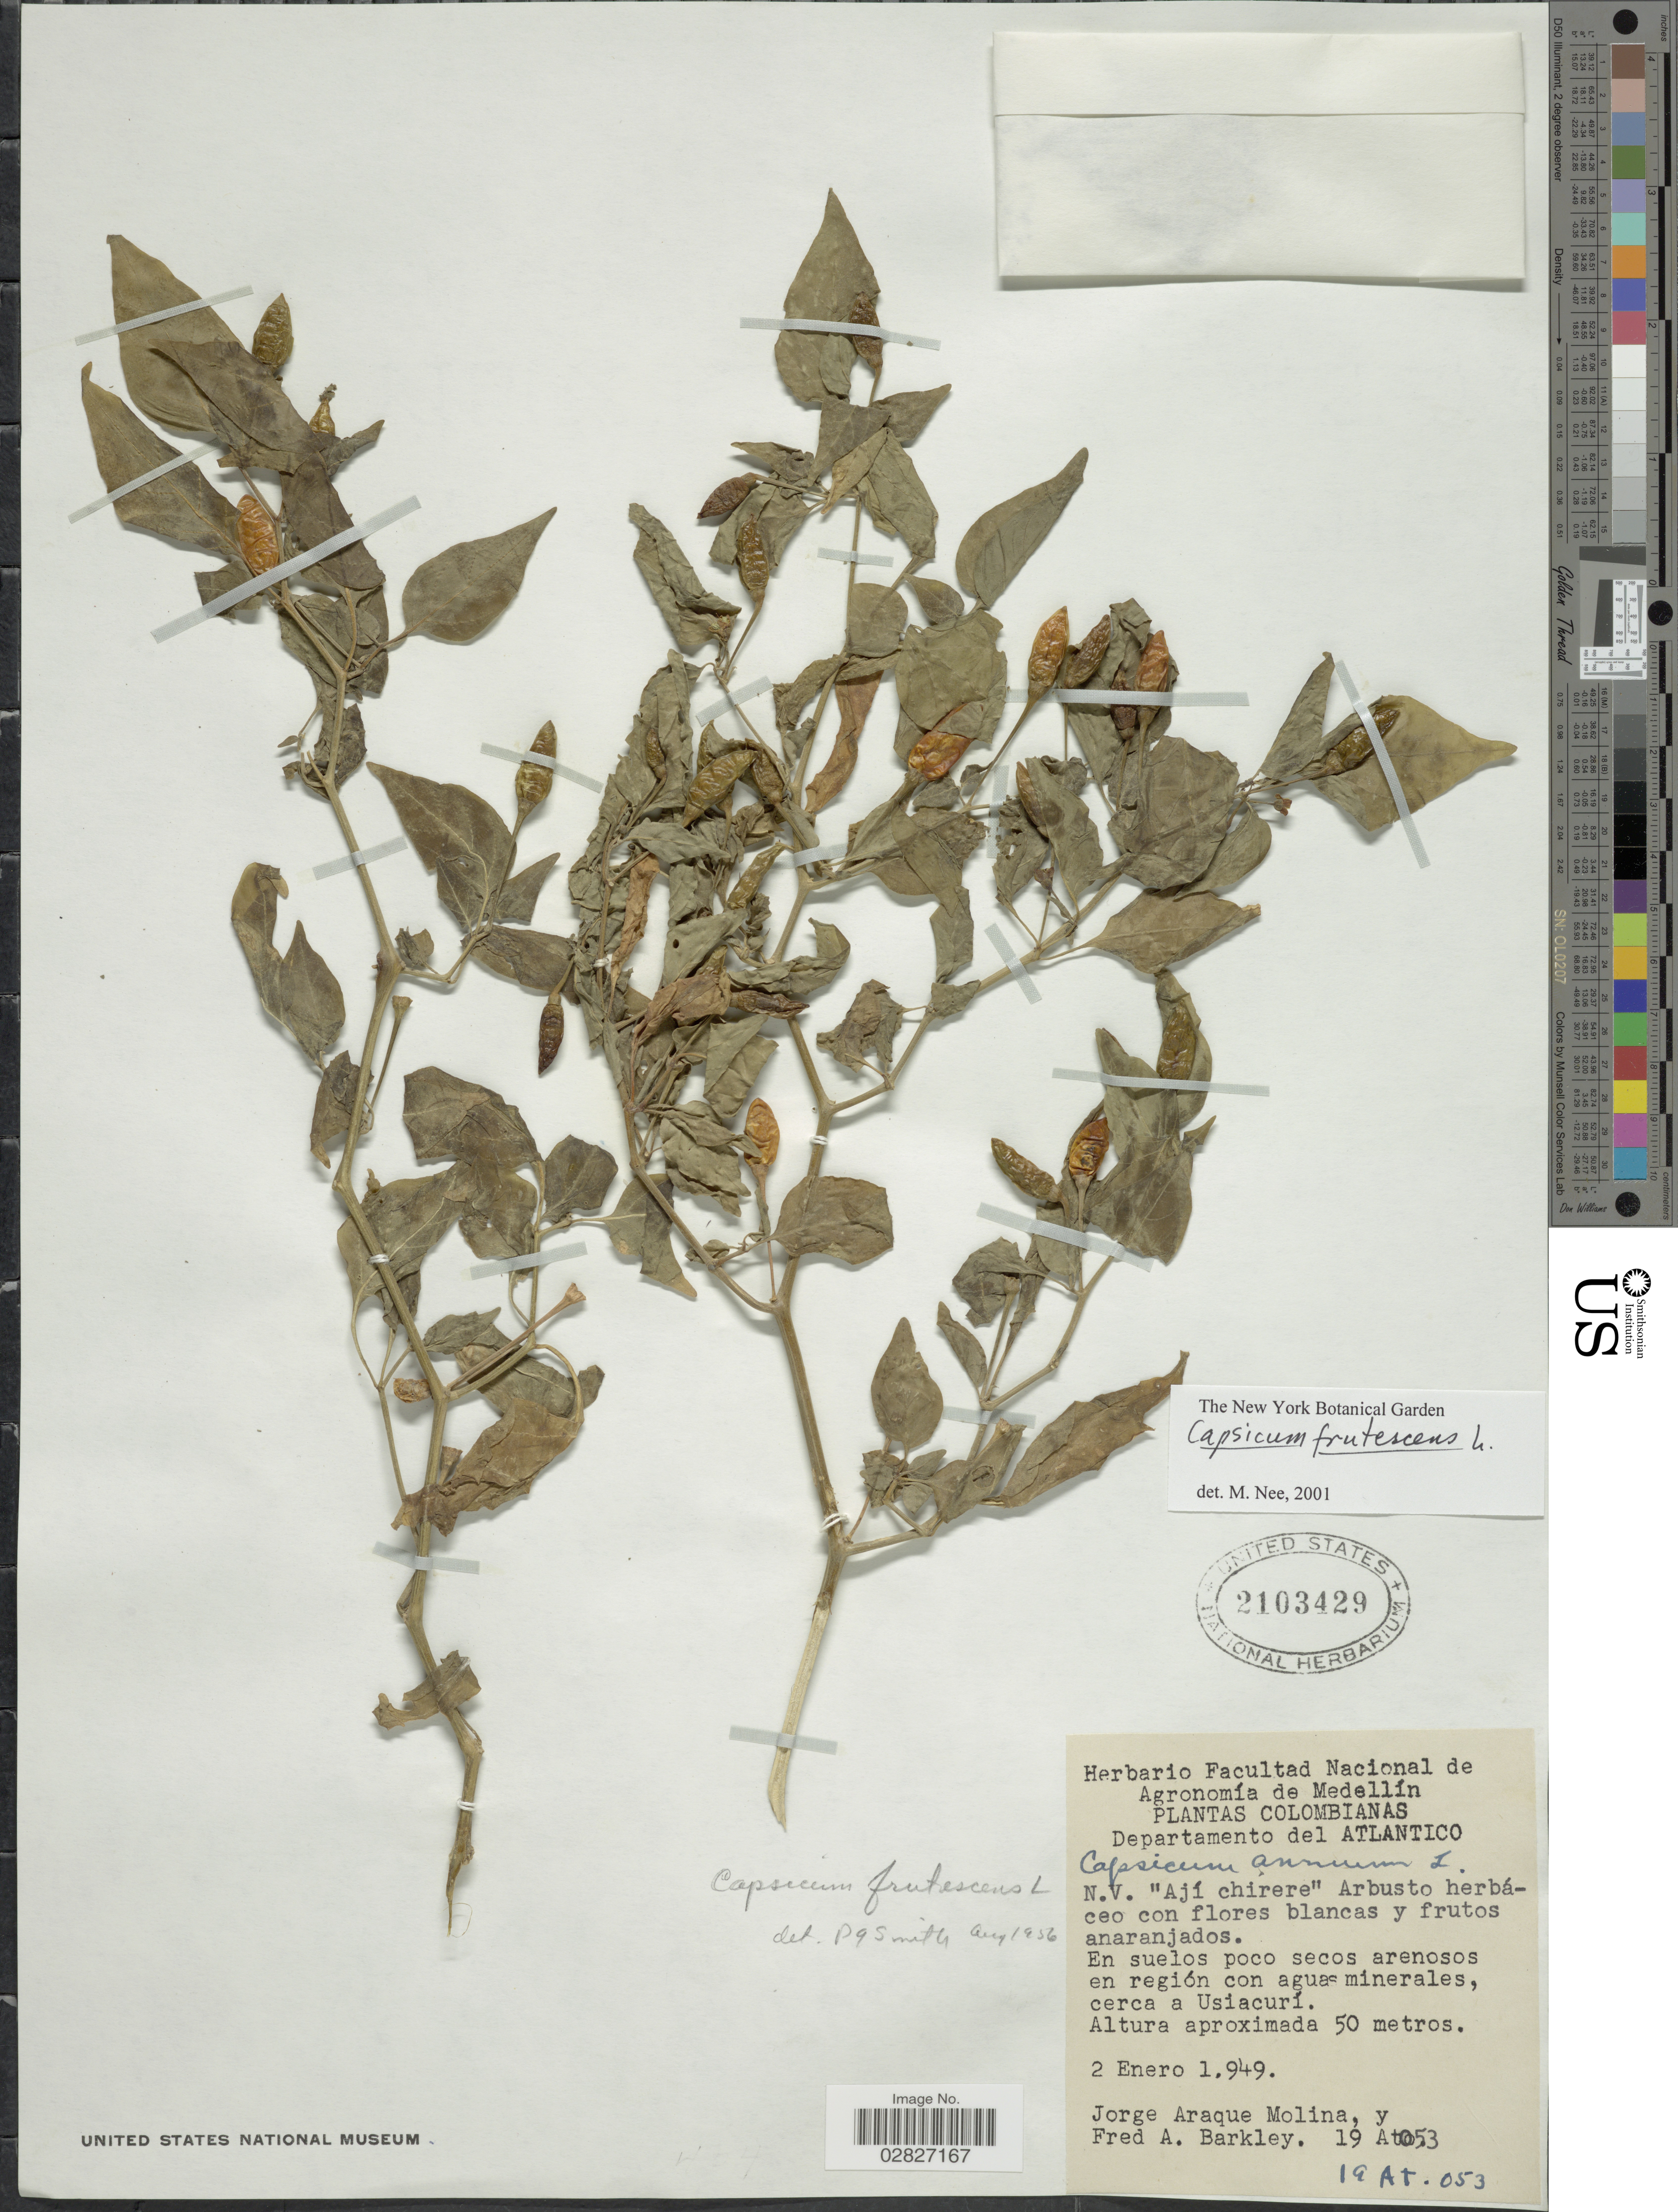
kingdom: Plantae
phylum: Tracheophyta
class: Magnoliopsida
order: Solanales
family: Solanaceae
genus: Capsicum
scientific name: Capsicum frutescens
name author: L.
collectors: J. A. Molina & F. A. Barkley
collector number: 19At053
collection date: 1949-01-02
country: Colombia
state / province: Atlántico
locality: Departamento del Atlantico, En suelos poco secos arenosos en región con aguas minerales, cerca a Usiacurí.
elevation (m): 50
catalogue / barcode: US 2103429